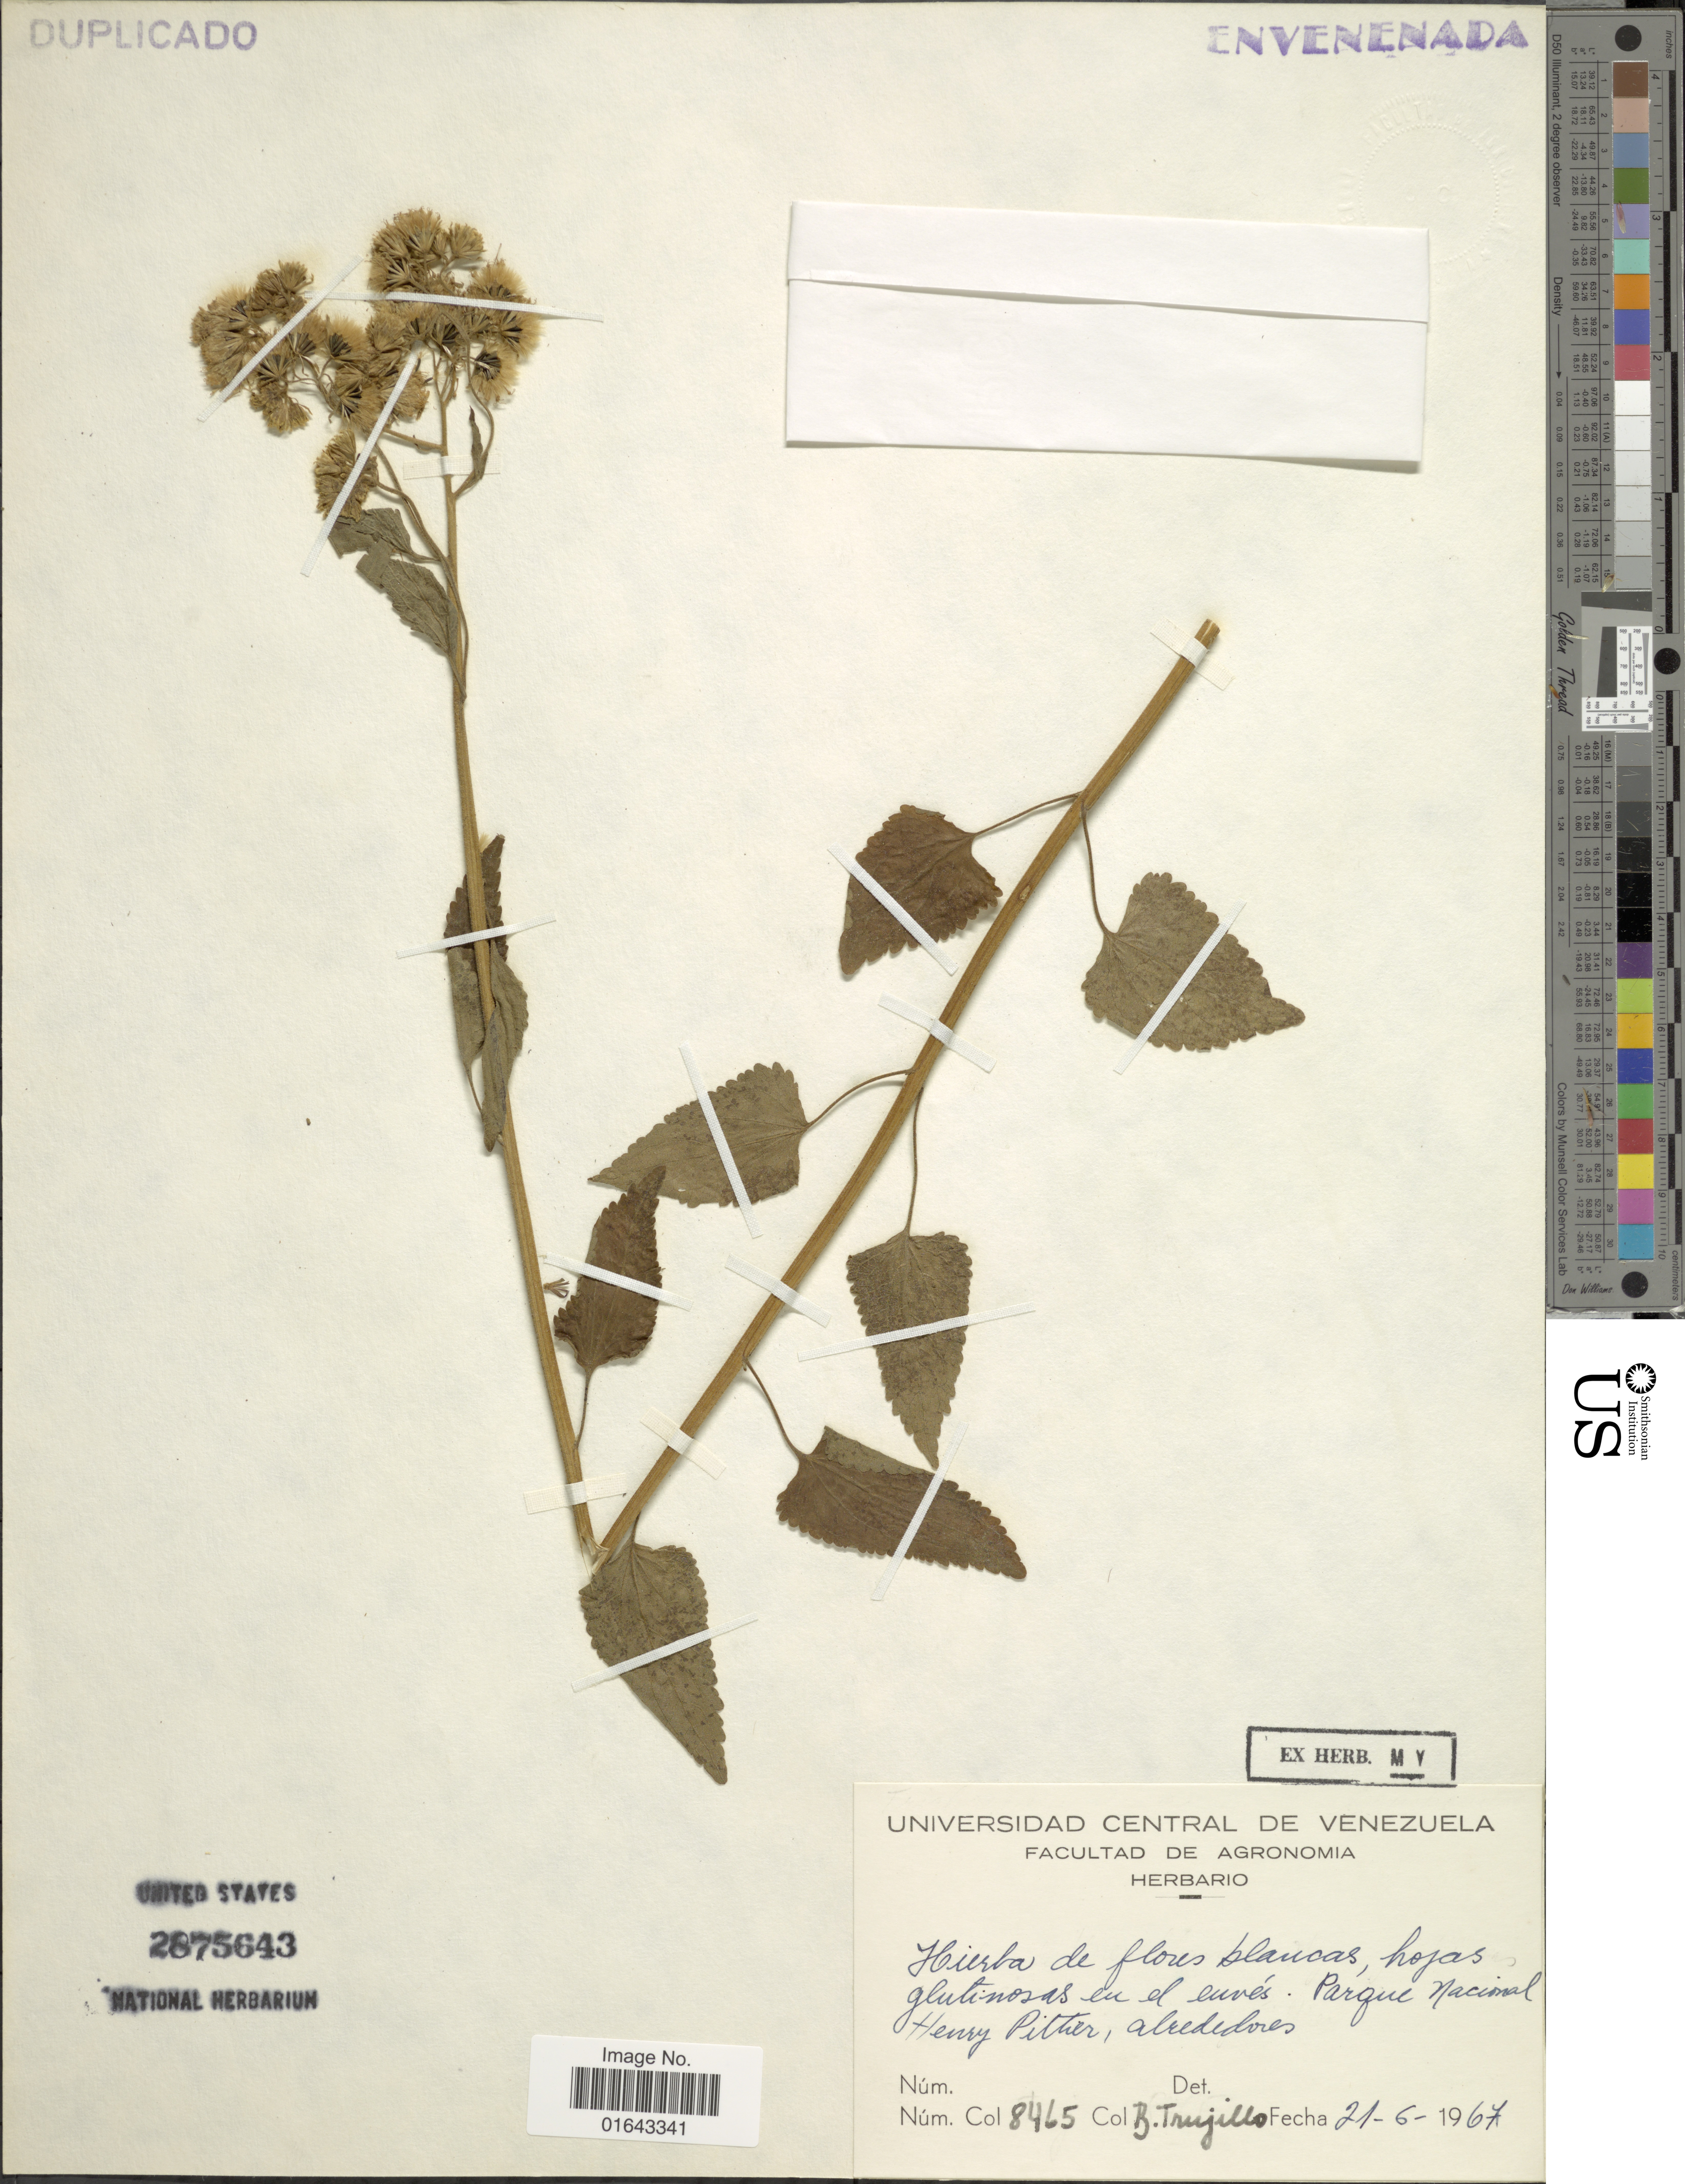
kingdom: Plantae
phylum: Tracheophyta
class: Magnoliopsida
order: Asterales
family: Asteraceae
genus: Trichogonia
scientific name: Trichogonia rhadinocarpa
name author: B.L. Rob.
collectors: B. Trujillo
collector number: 8465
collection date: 1967-06-21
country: Venezuela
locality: Hierba de flores blancas, hojas glutinosas en el euvés. Parque Nacional Henry Pittier, alrededores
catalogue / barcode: US 2875643